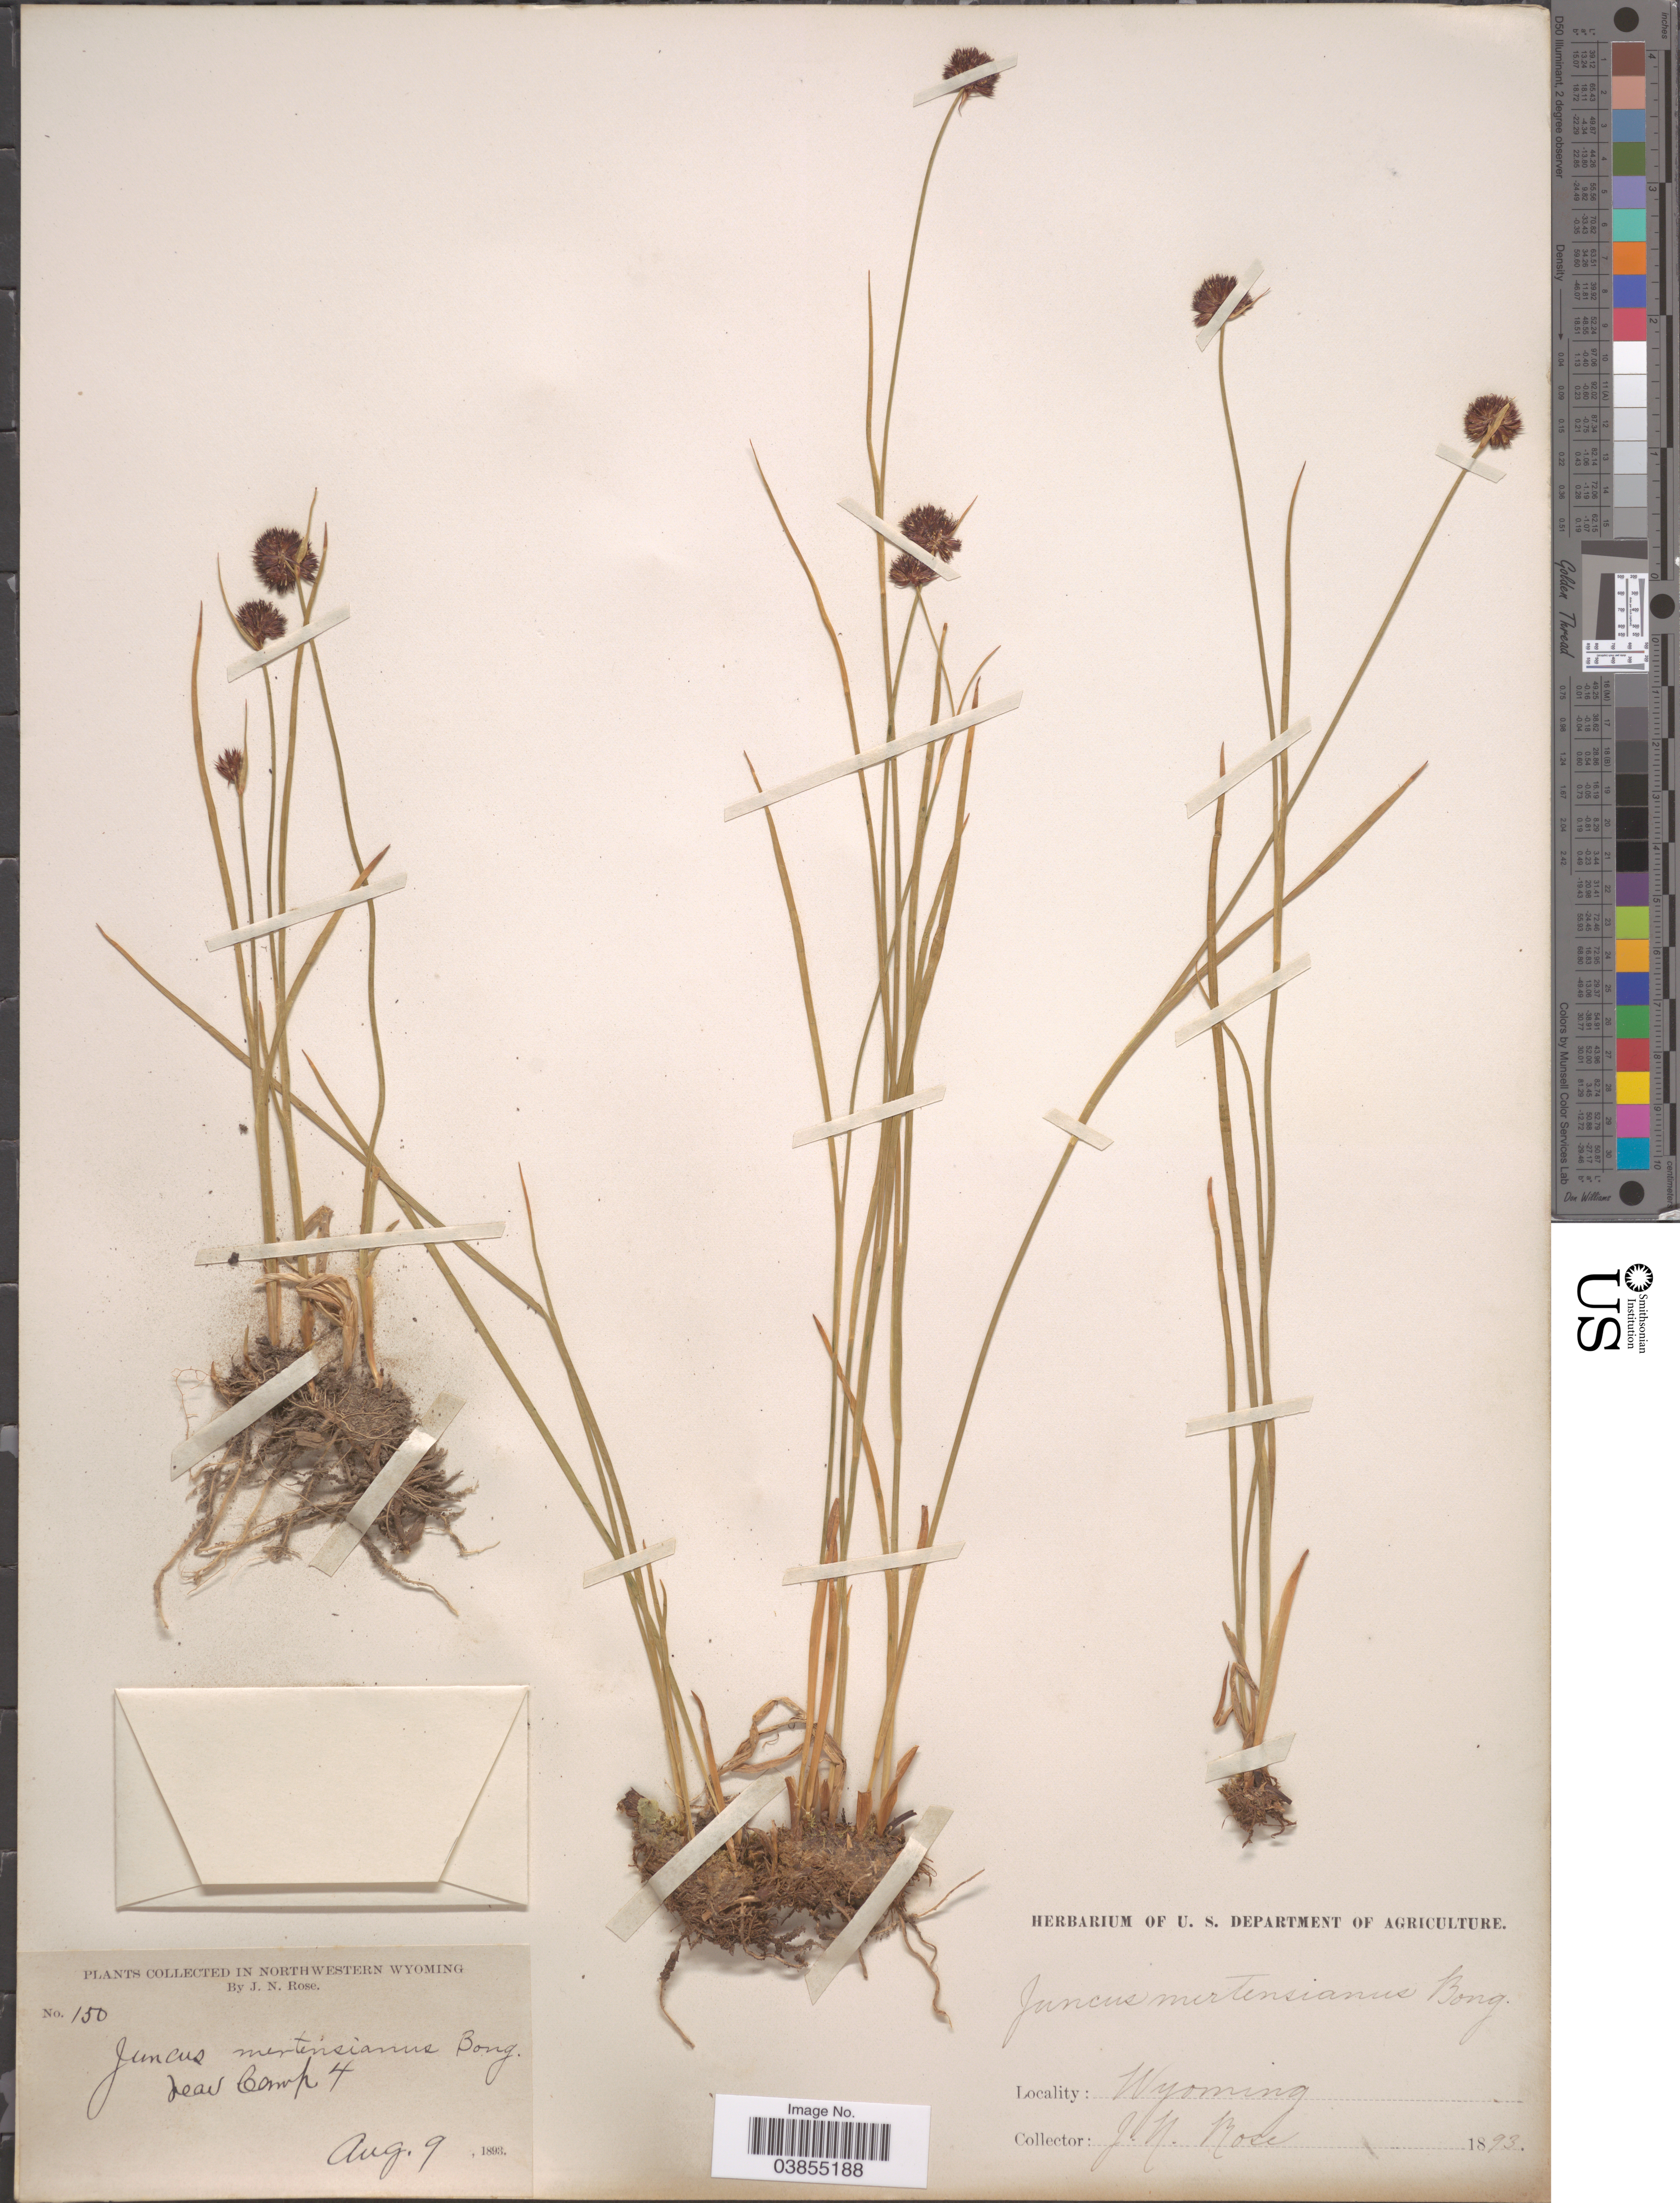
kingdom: Plantae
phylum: Tracheophyta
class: Liliopsida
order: Poales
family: Juncaceae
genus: Juncus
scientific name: Juncus mertensianus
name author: Bong.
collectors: J. N. Rose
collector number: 150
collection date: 1893-08-09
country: United States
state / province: Wyoming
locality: Northwestern Wyoming. Near Camp 4.